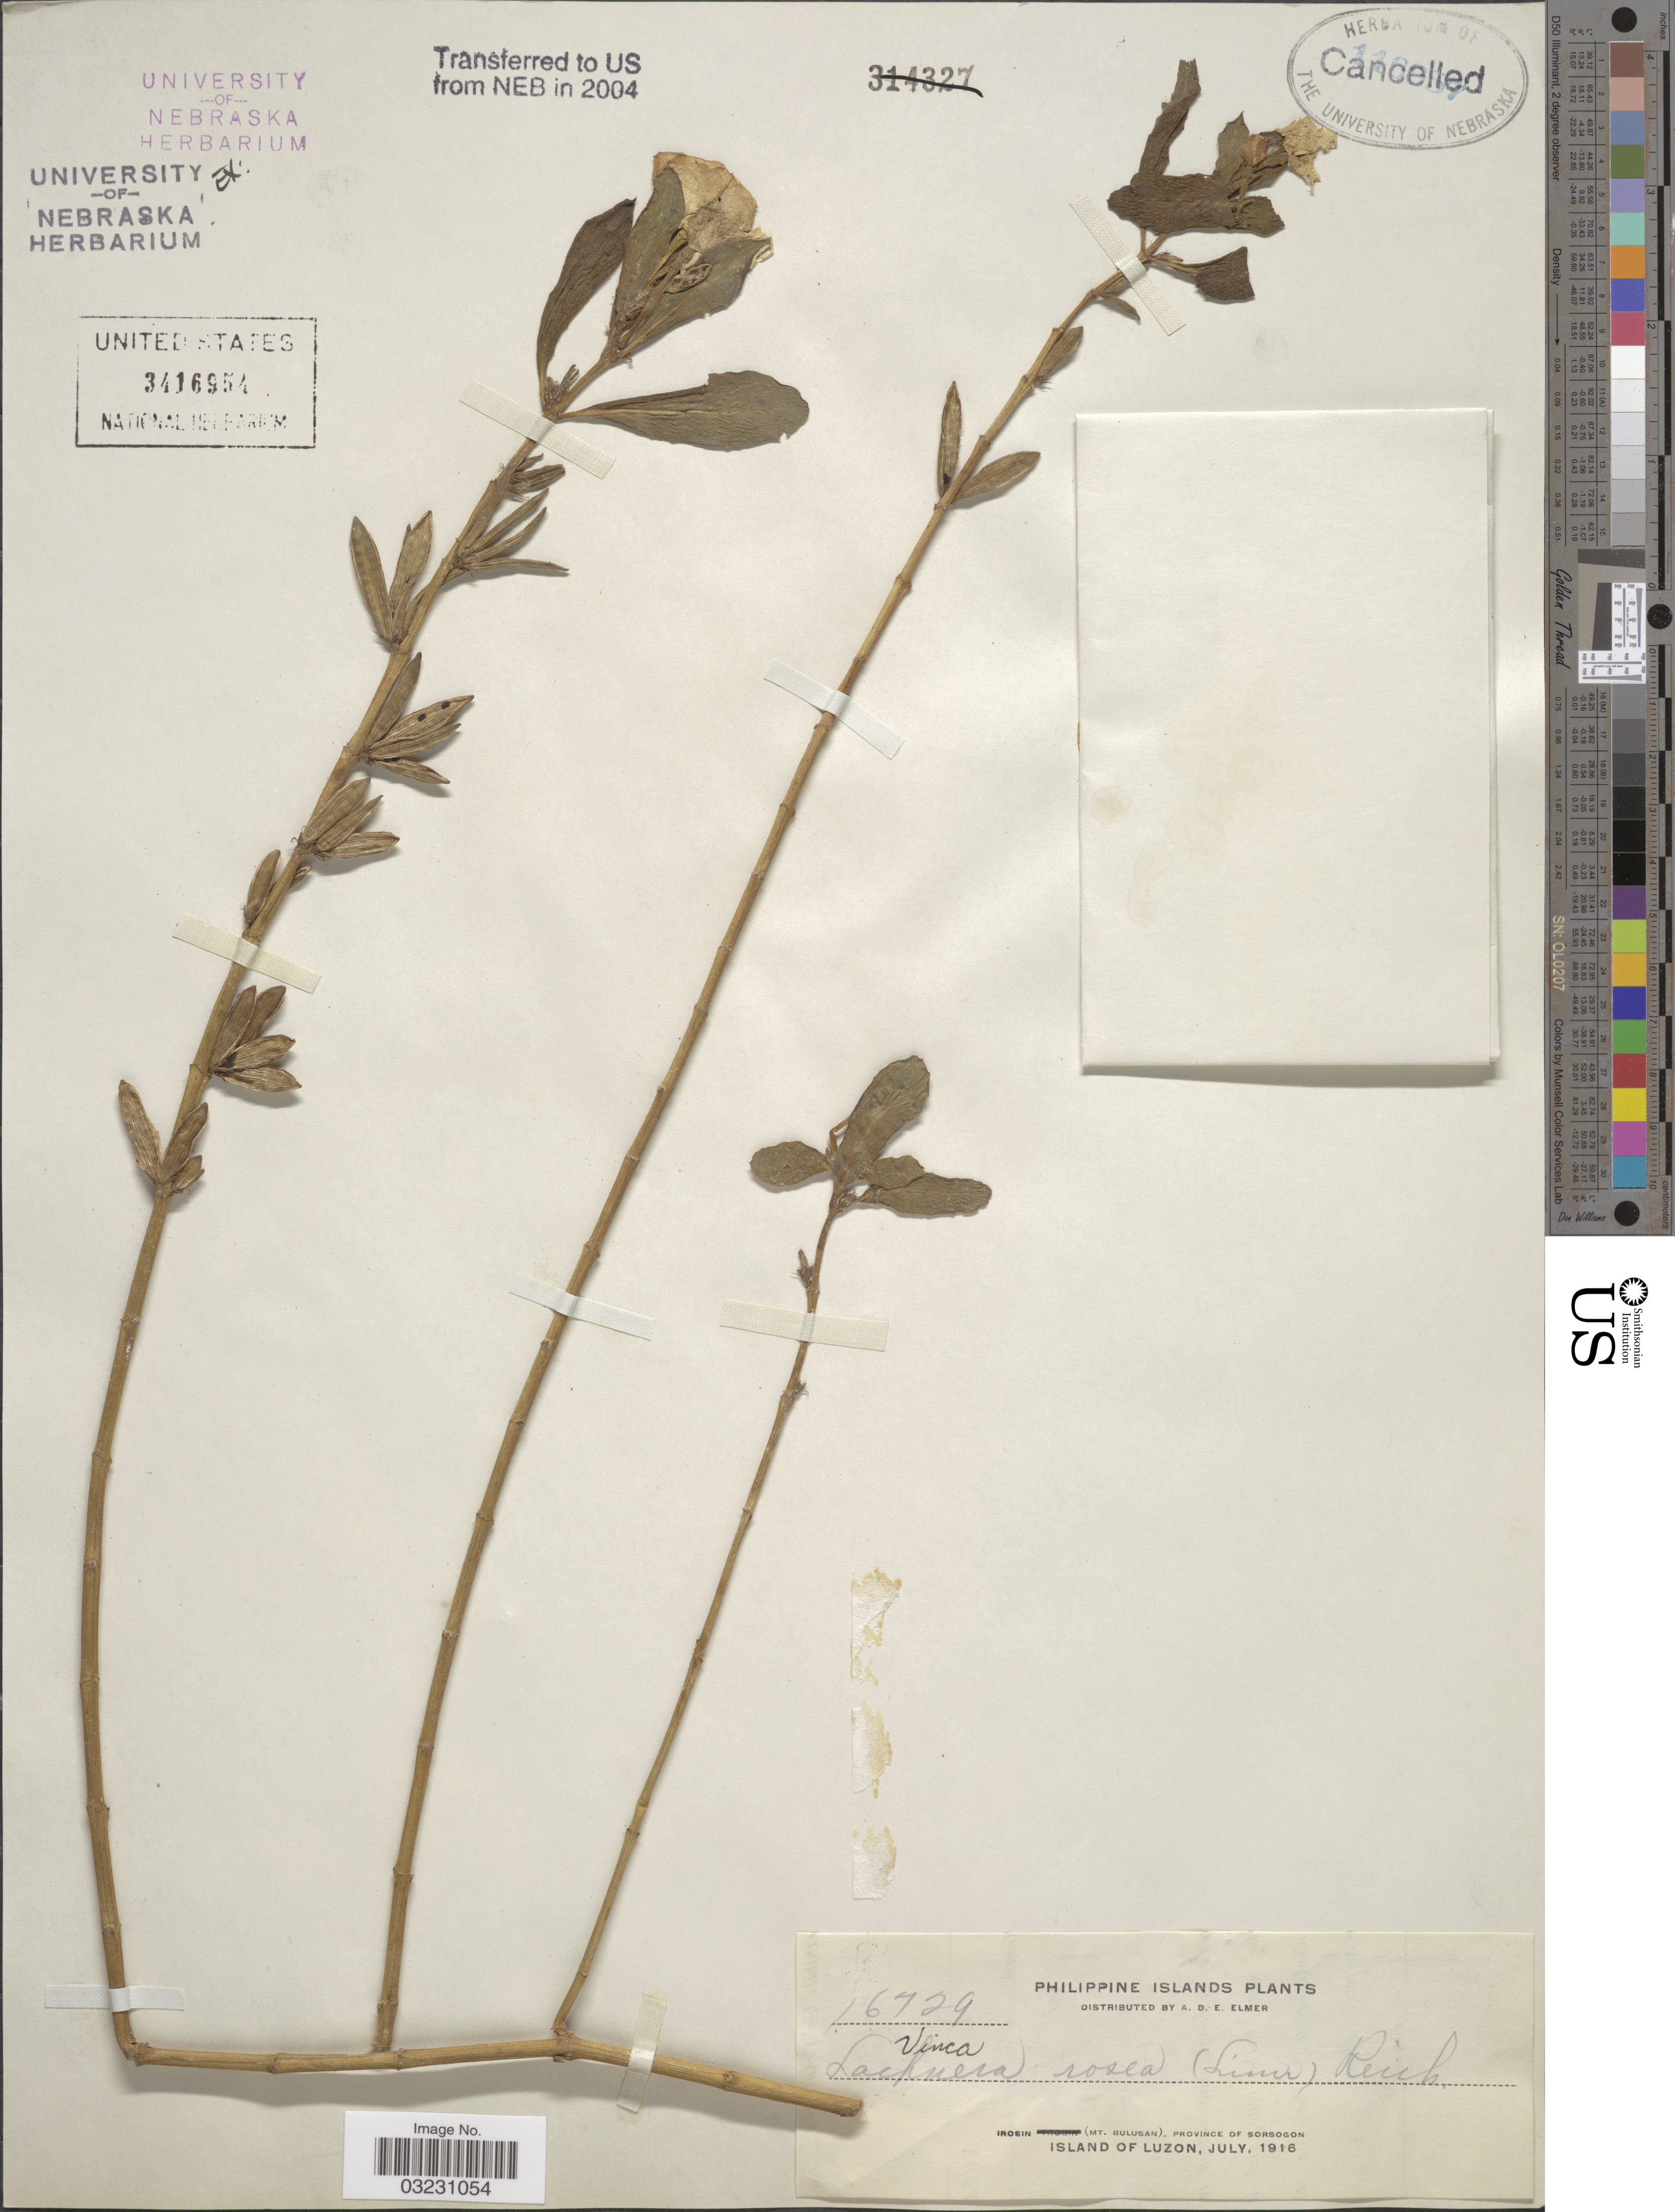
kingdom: Plantae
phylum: Tracheophyta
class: Magnoliopsida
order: Gentianales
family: Apocynaceae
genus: Catharanthus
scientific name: Catharanthus roseus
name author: (L.) G. Don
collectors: A. D. E. Elmer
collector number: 16729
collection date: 1916-07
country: Philippines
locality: Irosin (Mt. Bulusan), Province of Sorsogon, Island of Luzon.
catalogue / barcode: US 3416954